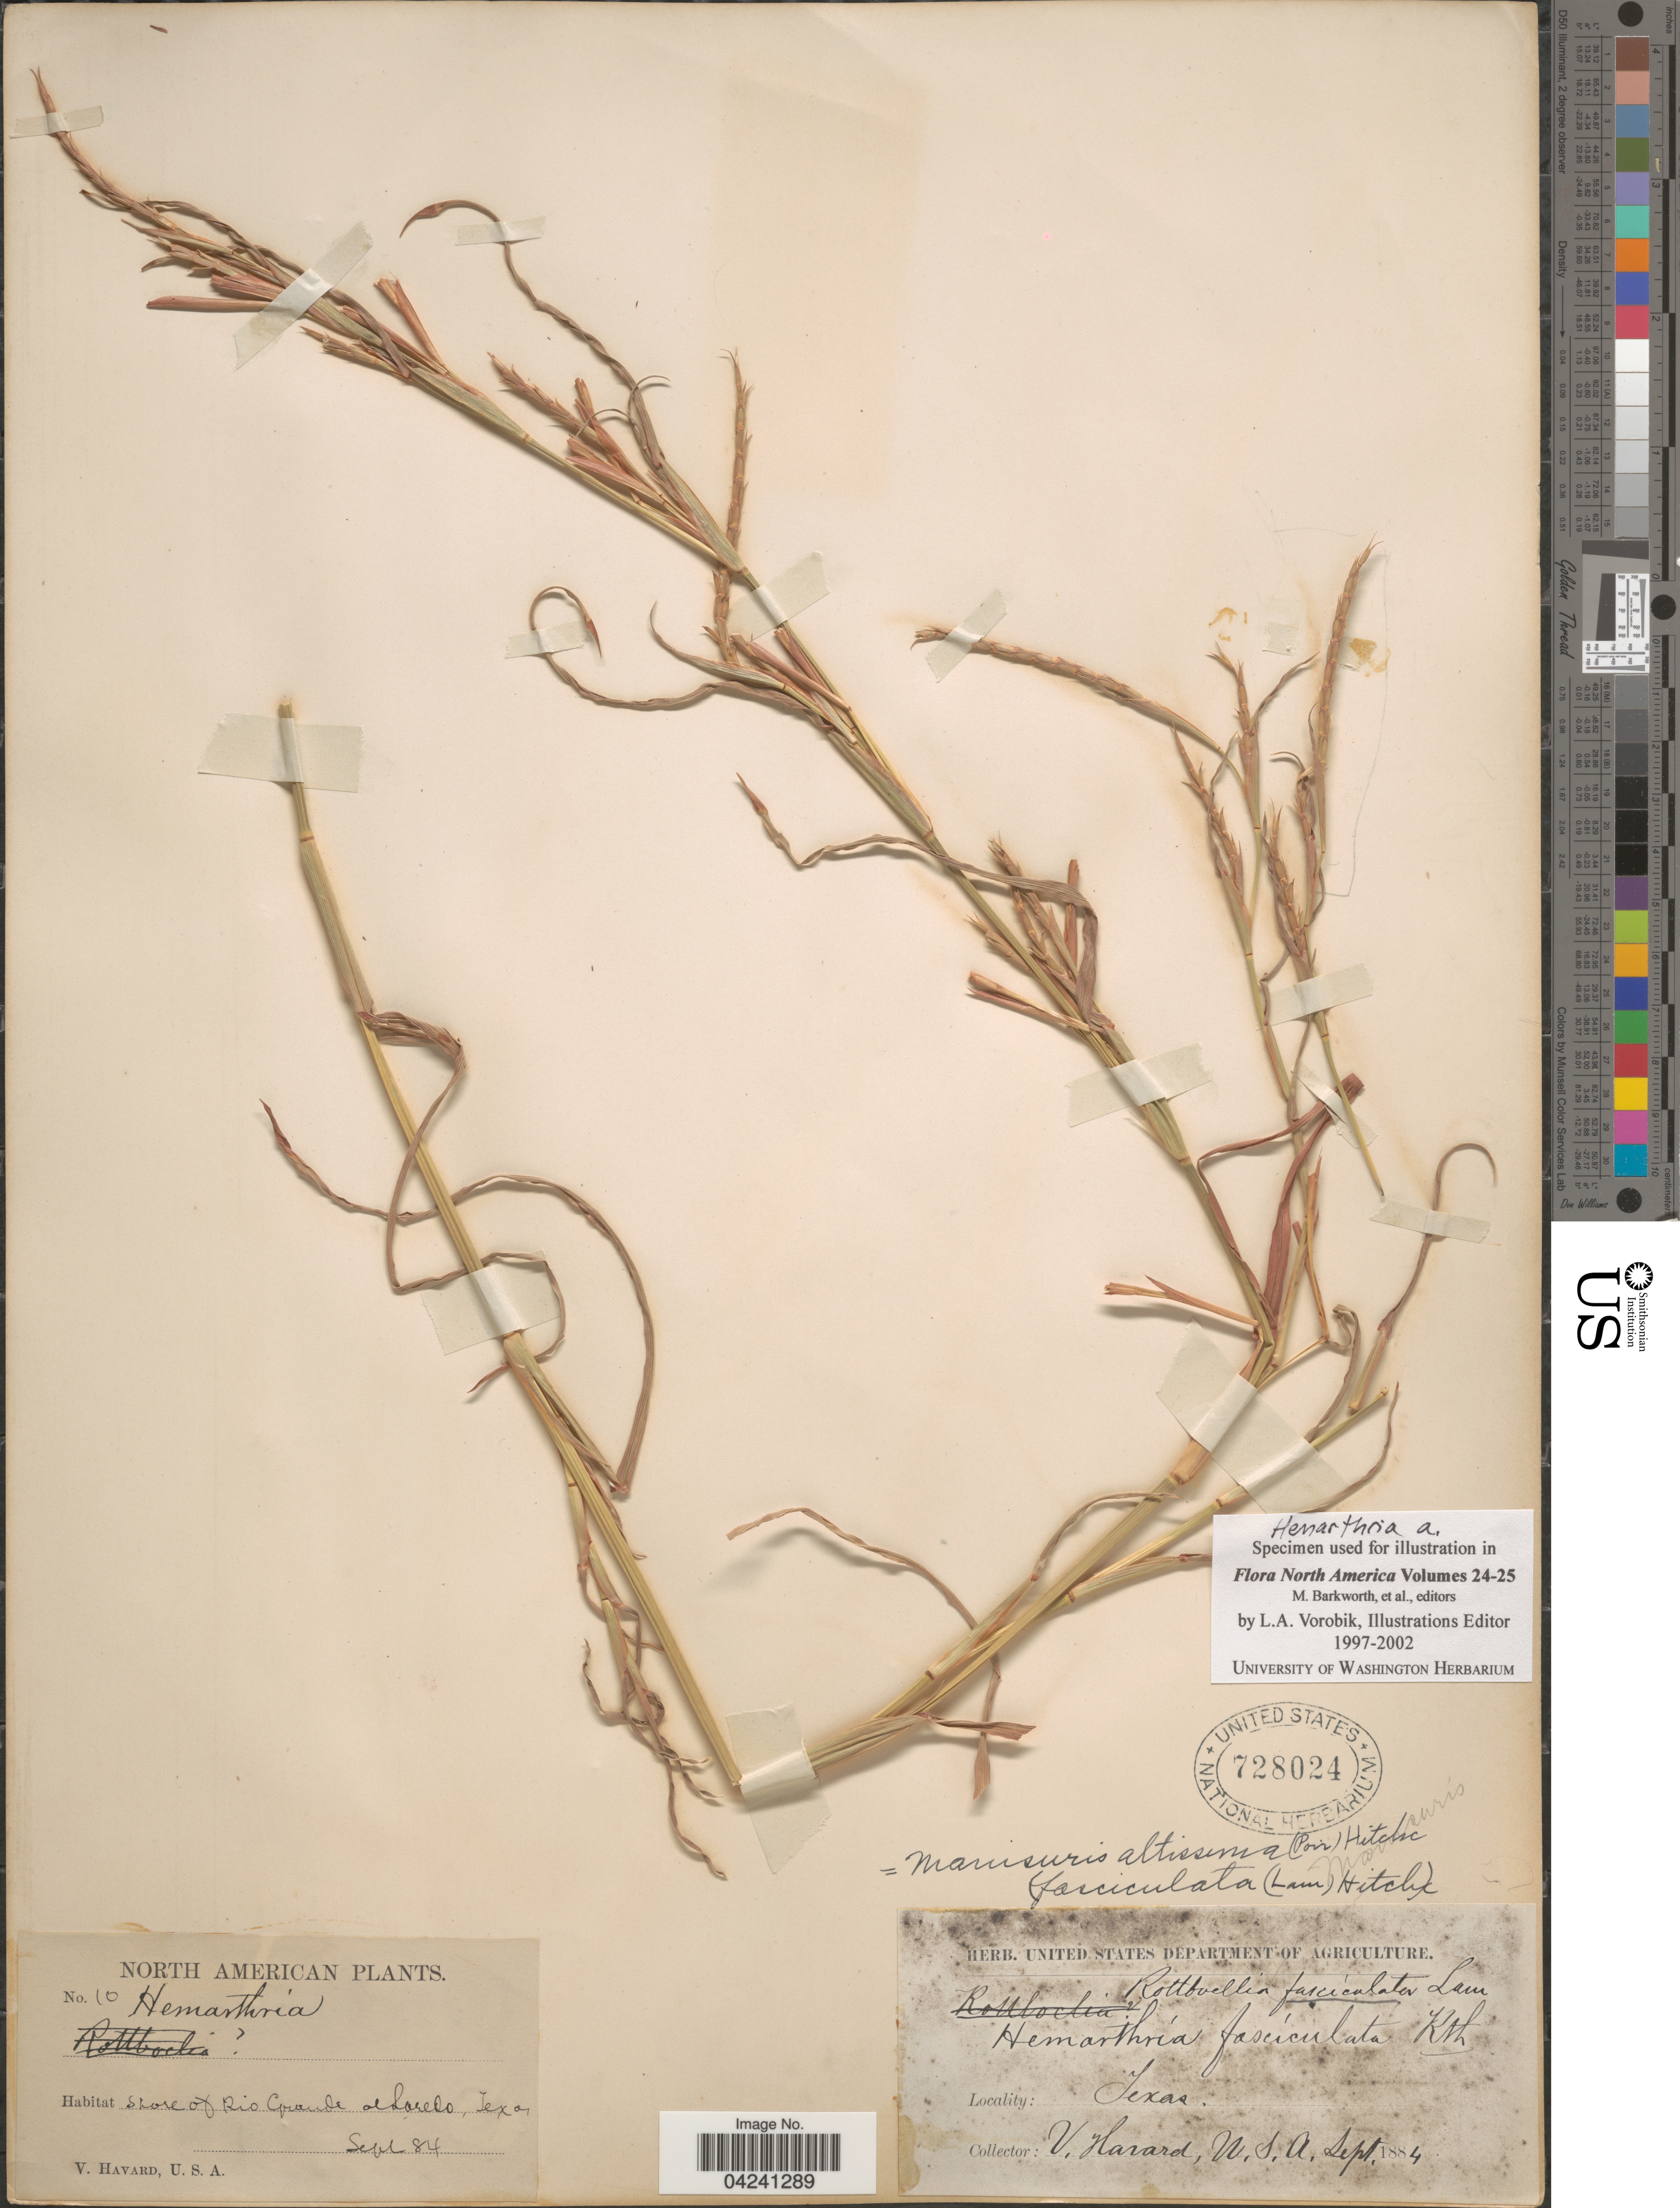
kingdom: Plantae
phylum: Tracheophyta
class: Liliopsida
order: Poales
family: Poaceae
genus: Hemarthria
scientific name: Hemarthria altissima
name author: (Poir.) Stapf & C. E. Hubb.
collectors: V. Havard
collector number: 10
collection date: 1884-09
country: United States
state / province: Texas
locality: Shore of Rio Grande de Laredo.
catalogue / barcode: US 728024